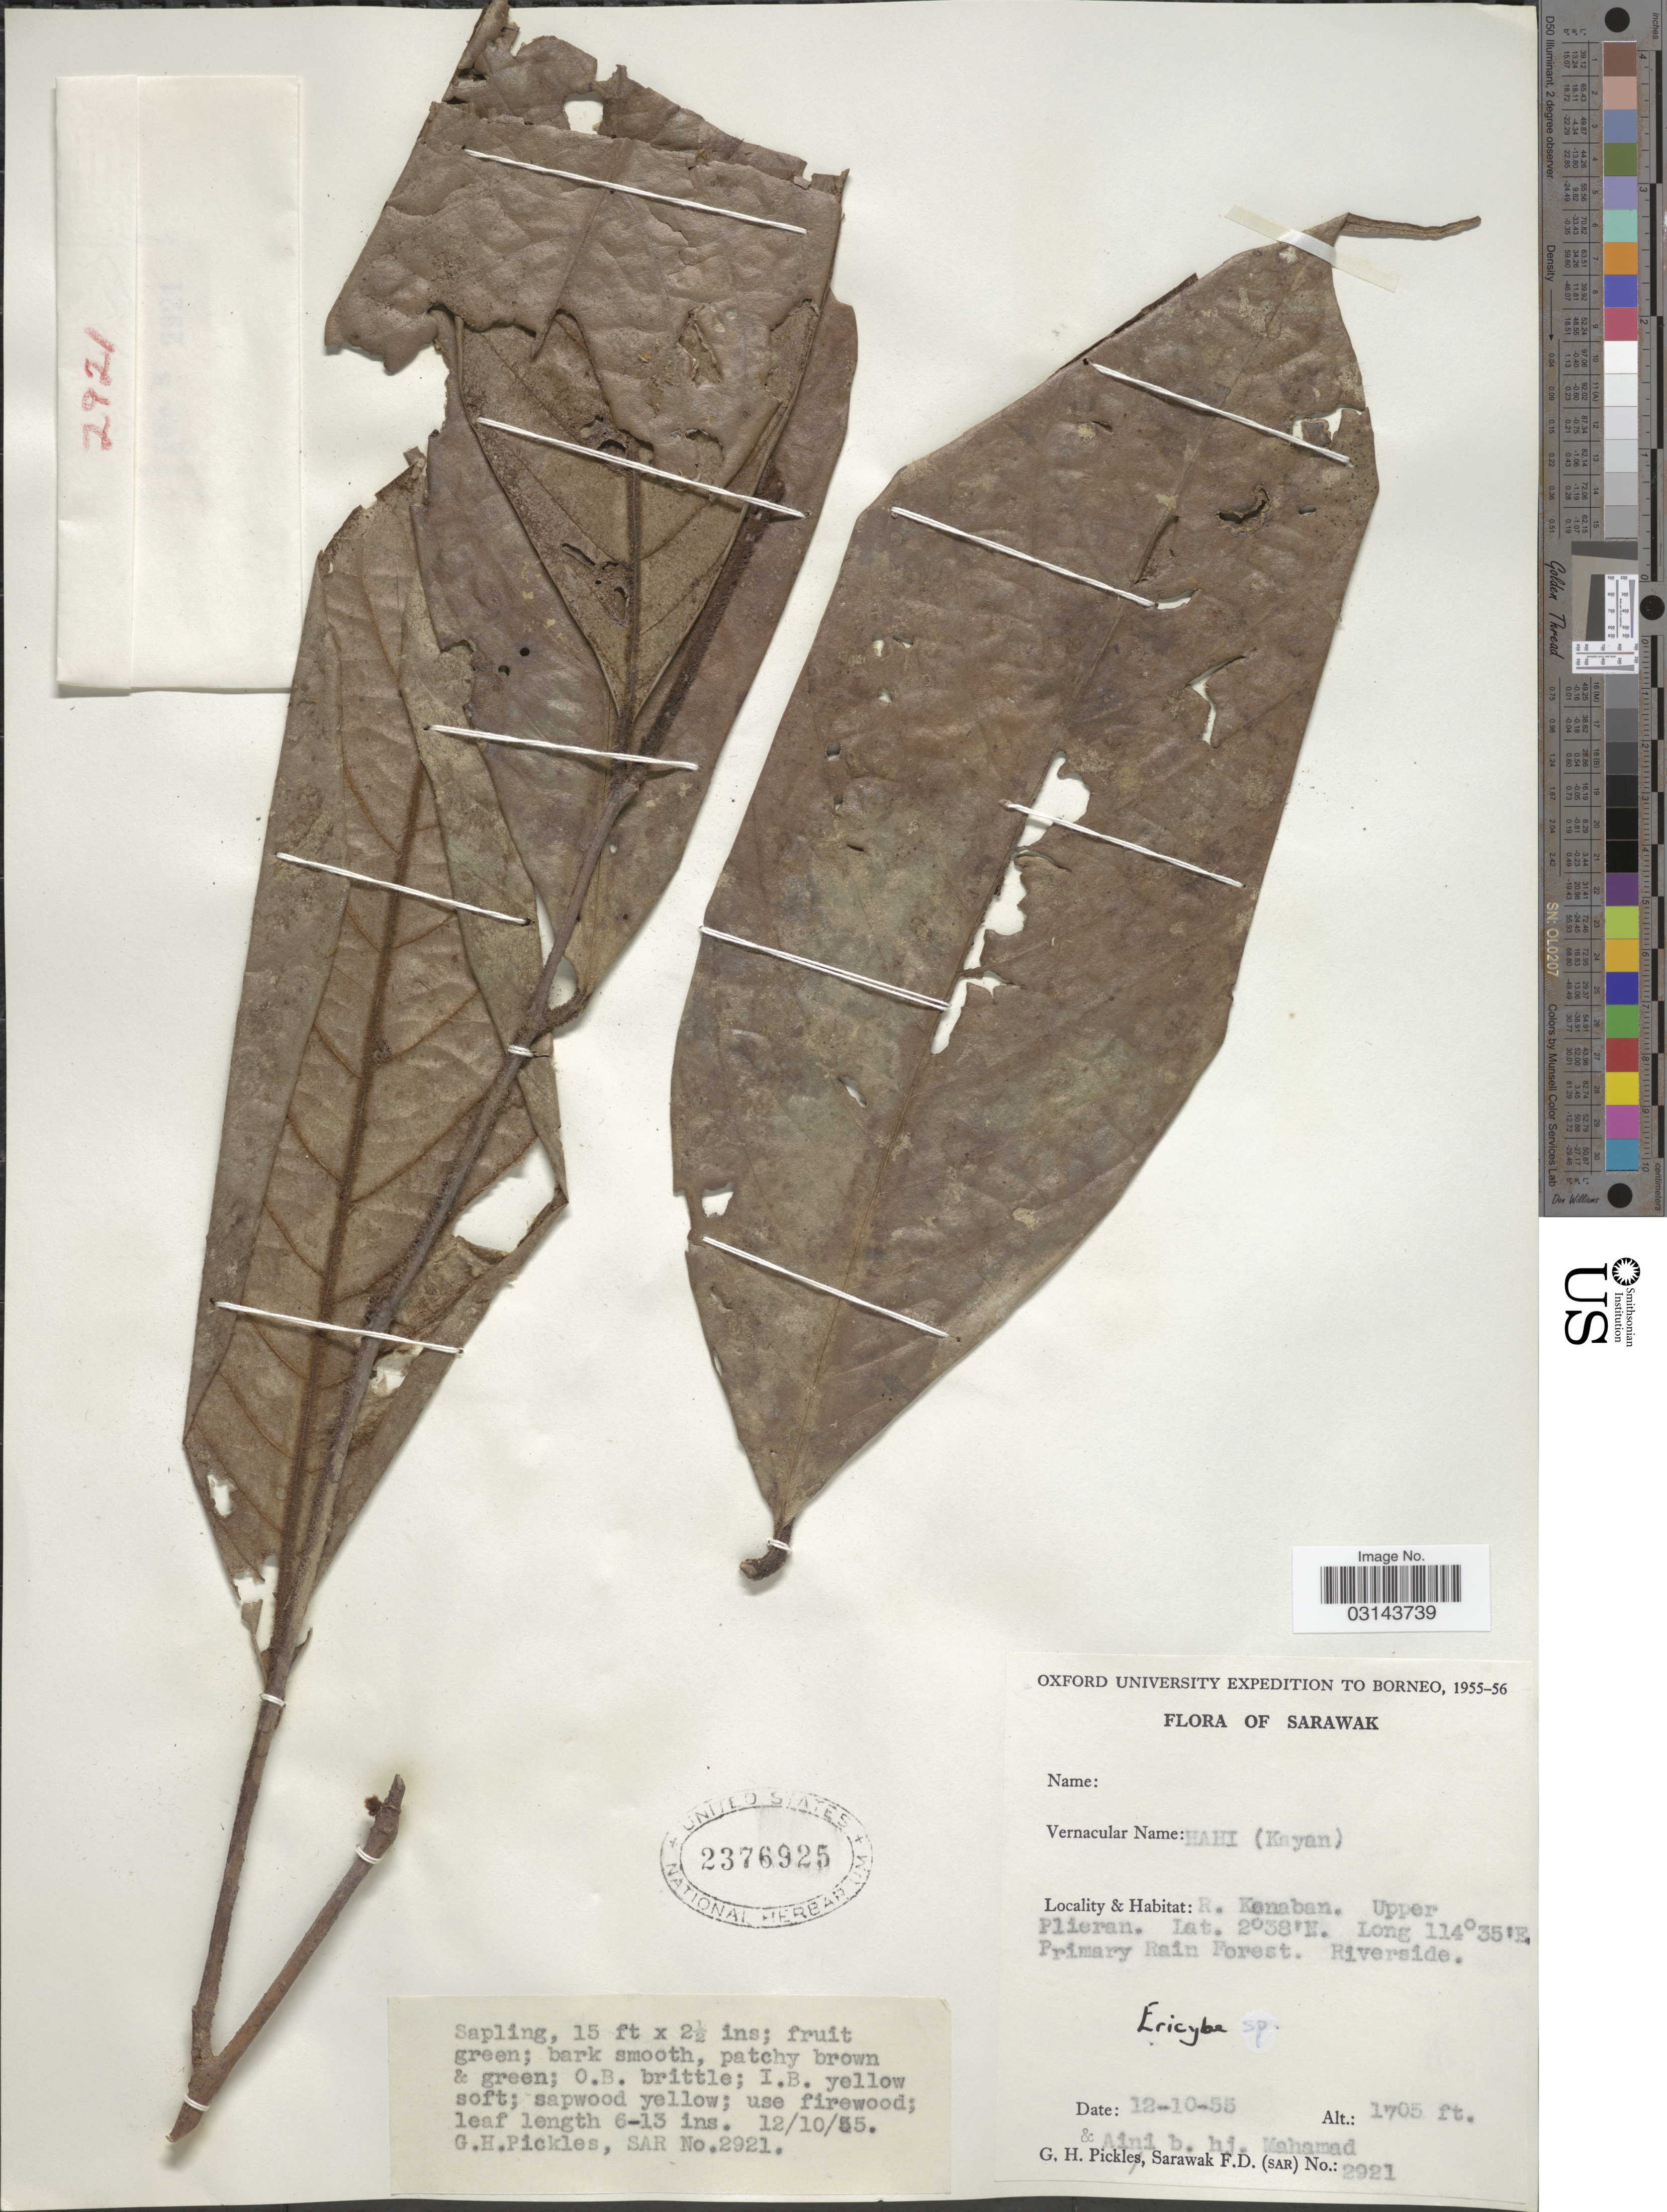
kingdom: Plantae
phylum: Tracheophyta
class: Magnoliopsida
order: Solanales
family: Convolvulaceae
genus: Erycibe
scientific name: Erycibe sp.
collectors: G. Pickles, B. Aini & H.J. Mahamad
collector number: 2921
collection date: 1955-10-12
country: Malaysia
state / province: Sarawak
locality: Borneo. R. Kenaban. Upper Plieran.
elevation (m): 520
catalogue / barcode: US 2376925